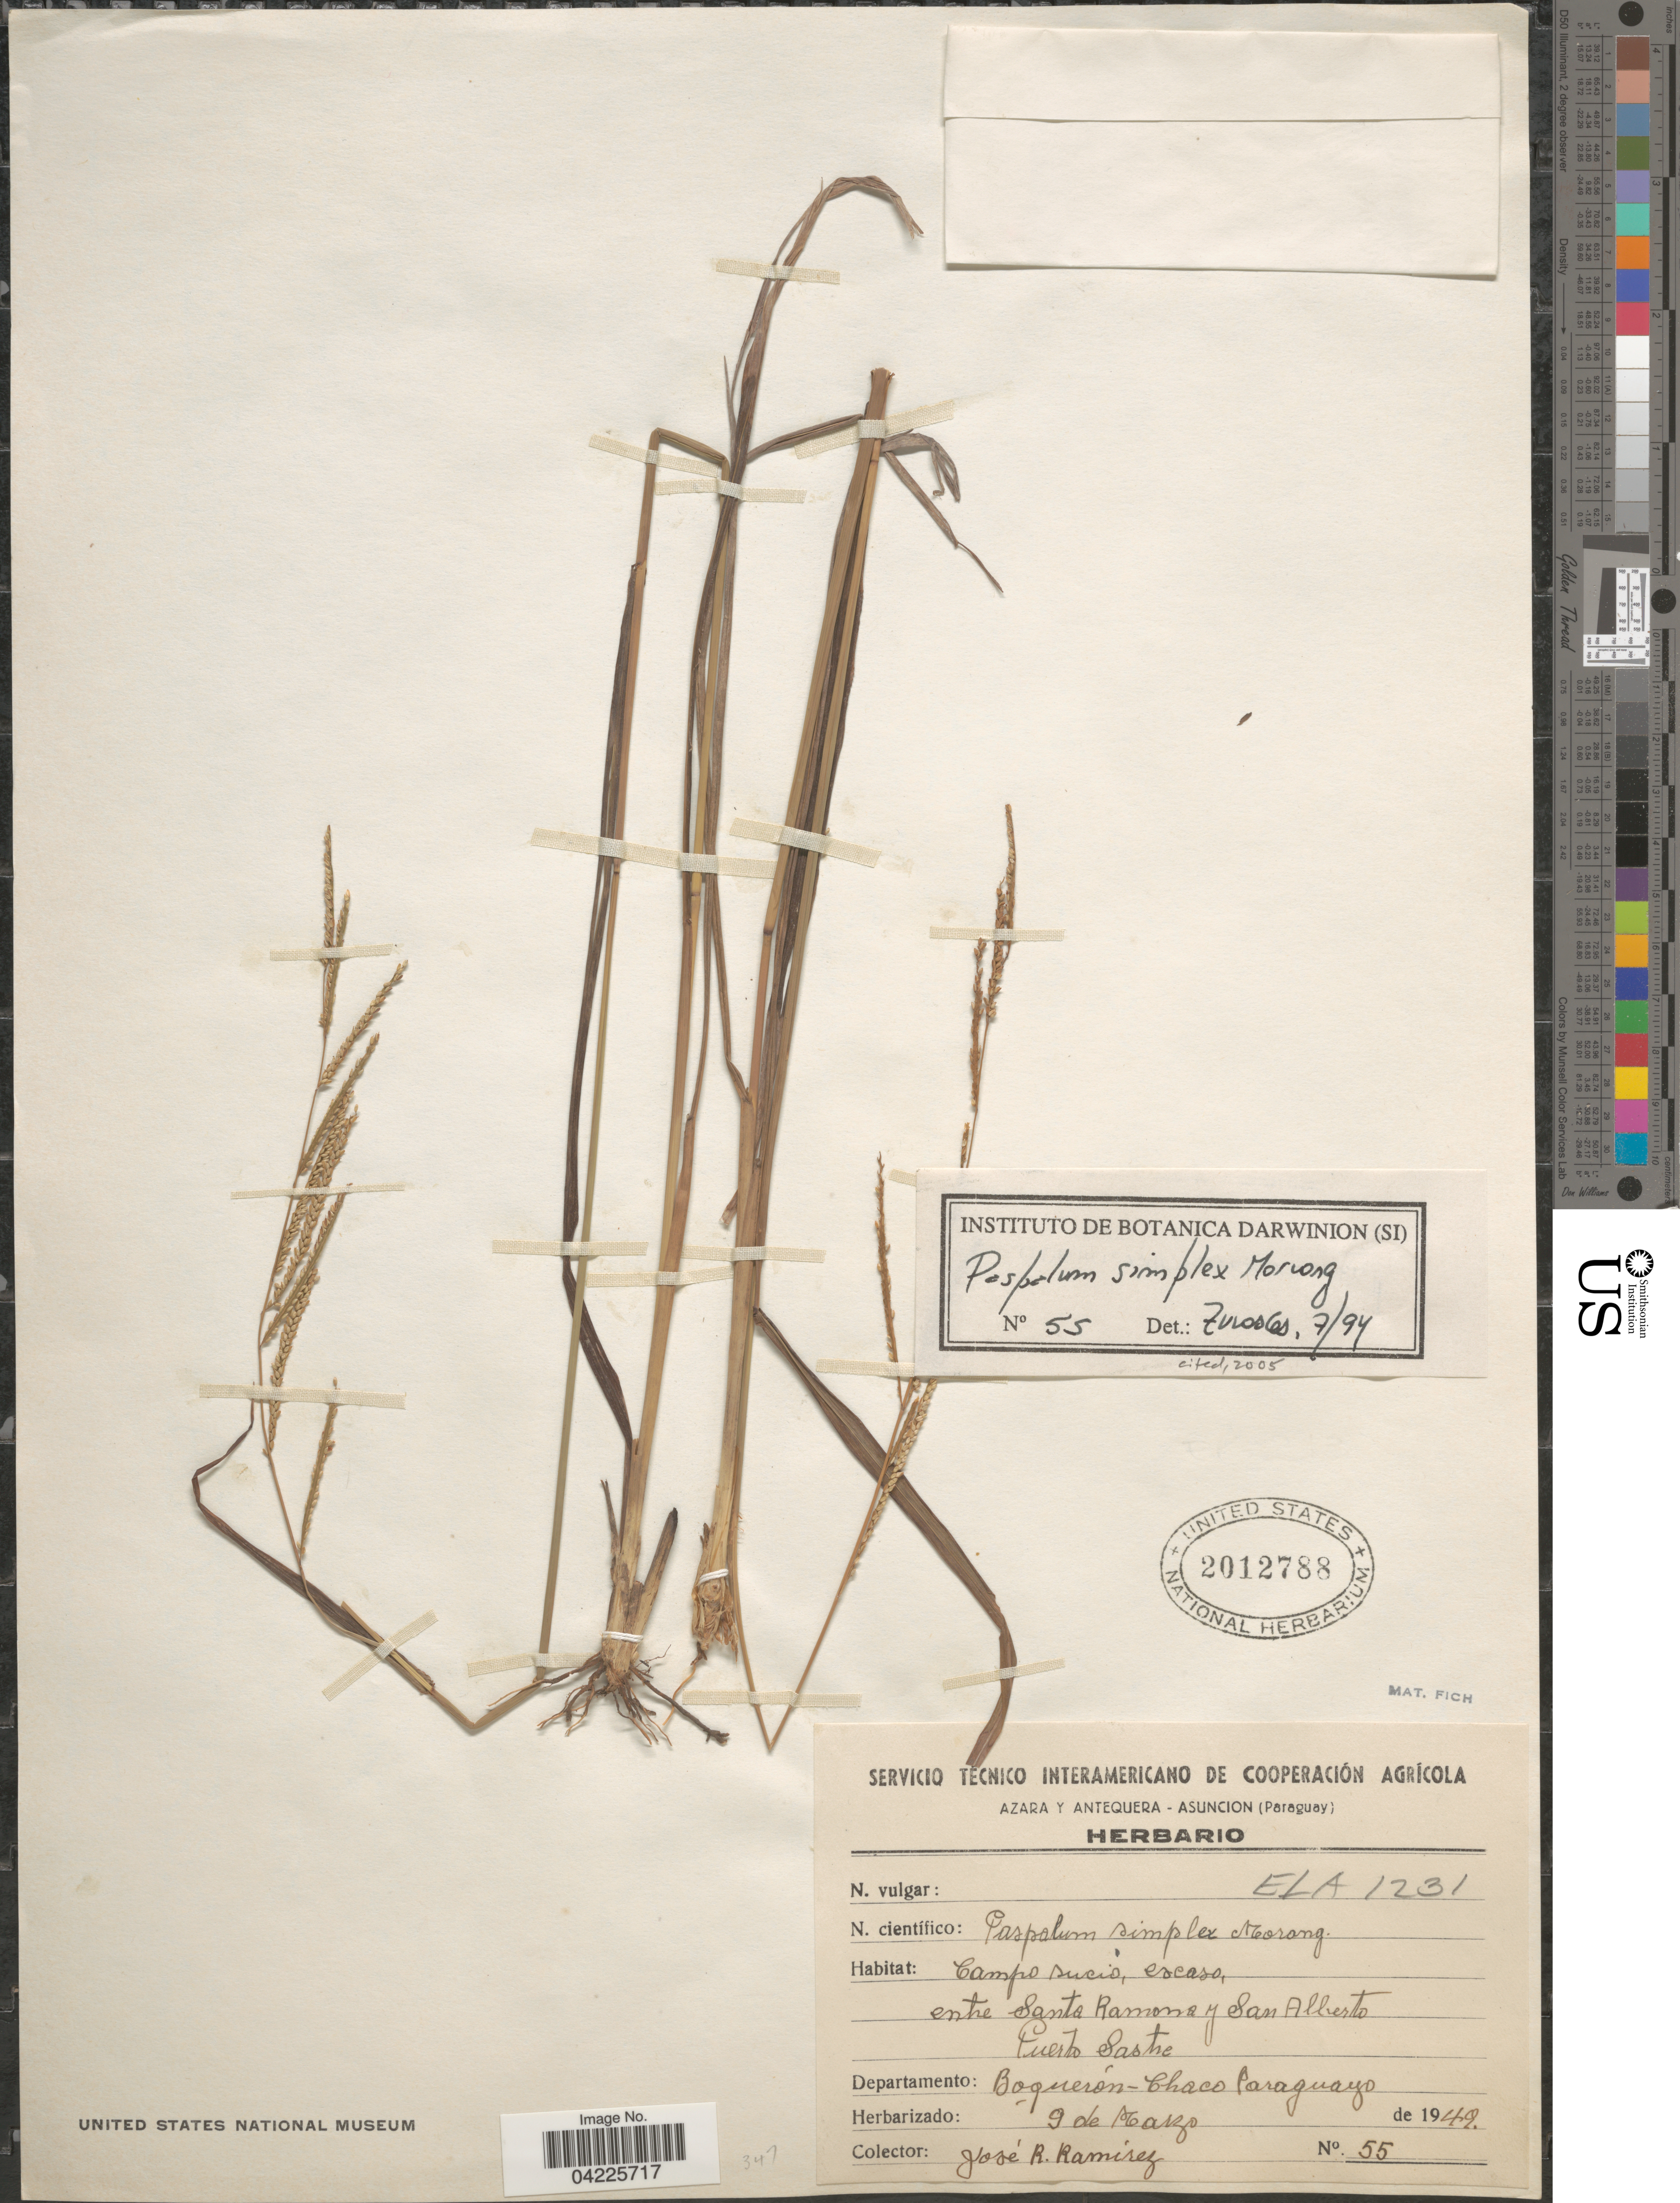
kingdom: Plantae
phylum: Tracheophyta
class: Liliopsida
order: Poales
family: Poaceae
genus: Paspalum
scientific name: Paspalum simplex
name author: Morong in Morong & Britton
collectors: J. Ramírez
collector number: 55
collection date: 1949-03-09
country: Paraguay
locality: Entre Santa Ramona y San Alberto. Puerto Sastre. Departamento: Boqueron-Chaco Paraguayo.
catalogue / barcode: US 2012788